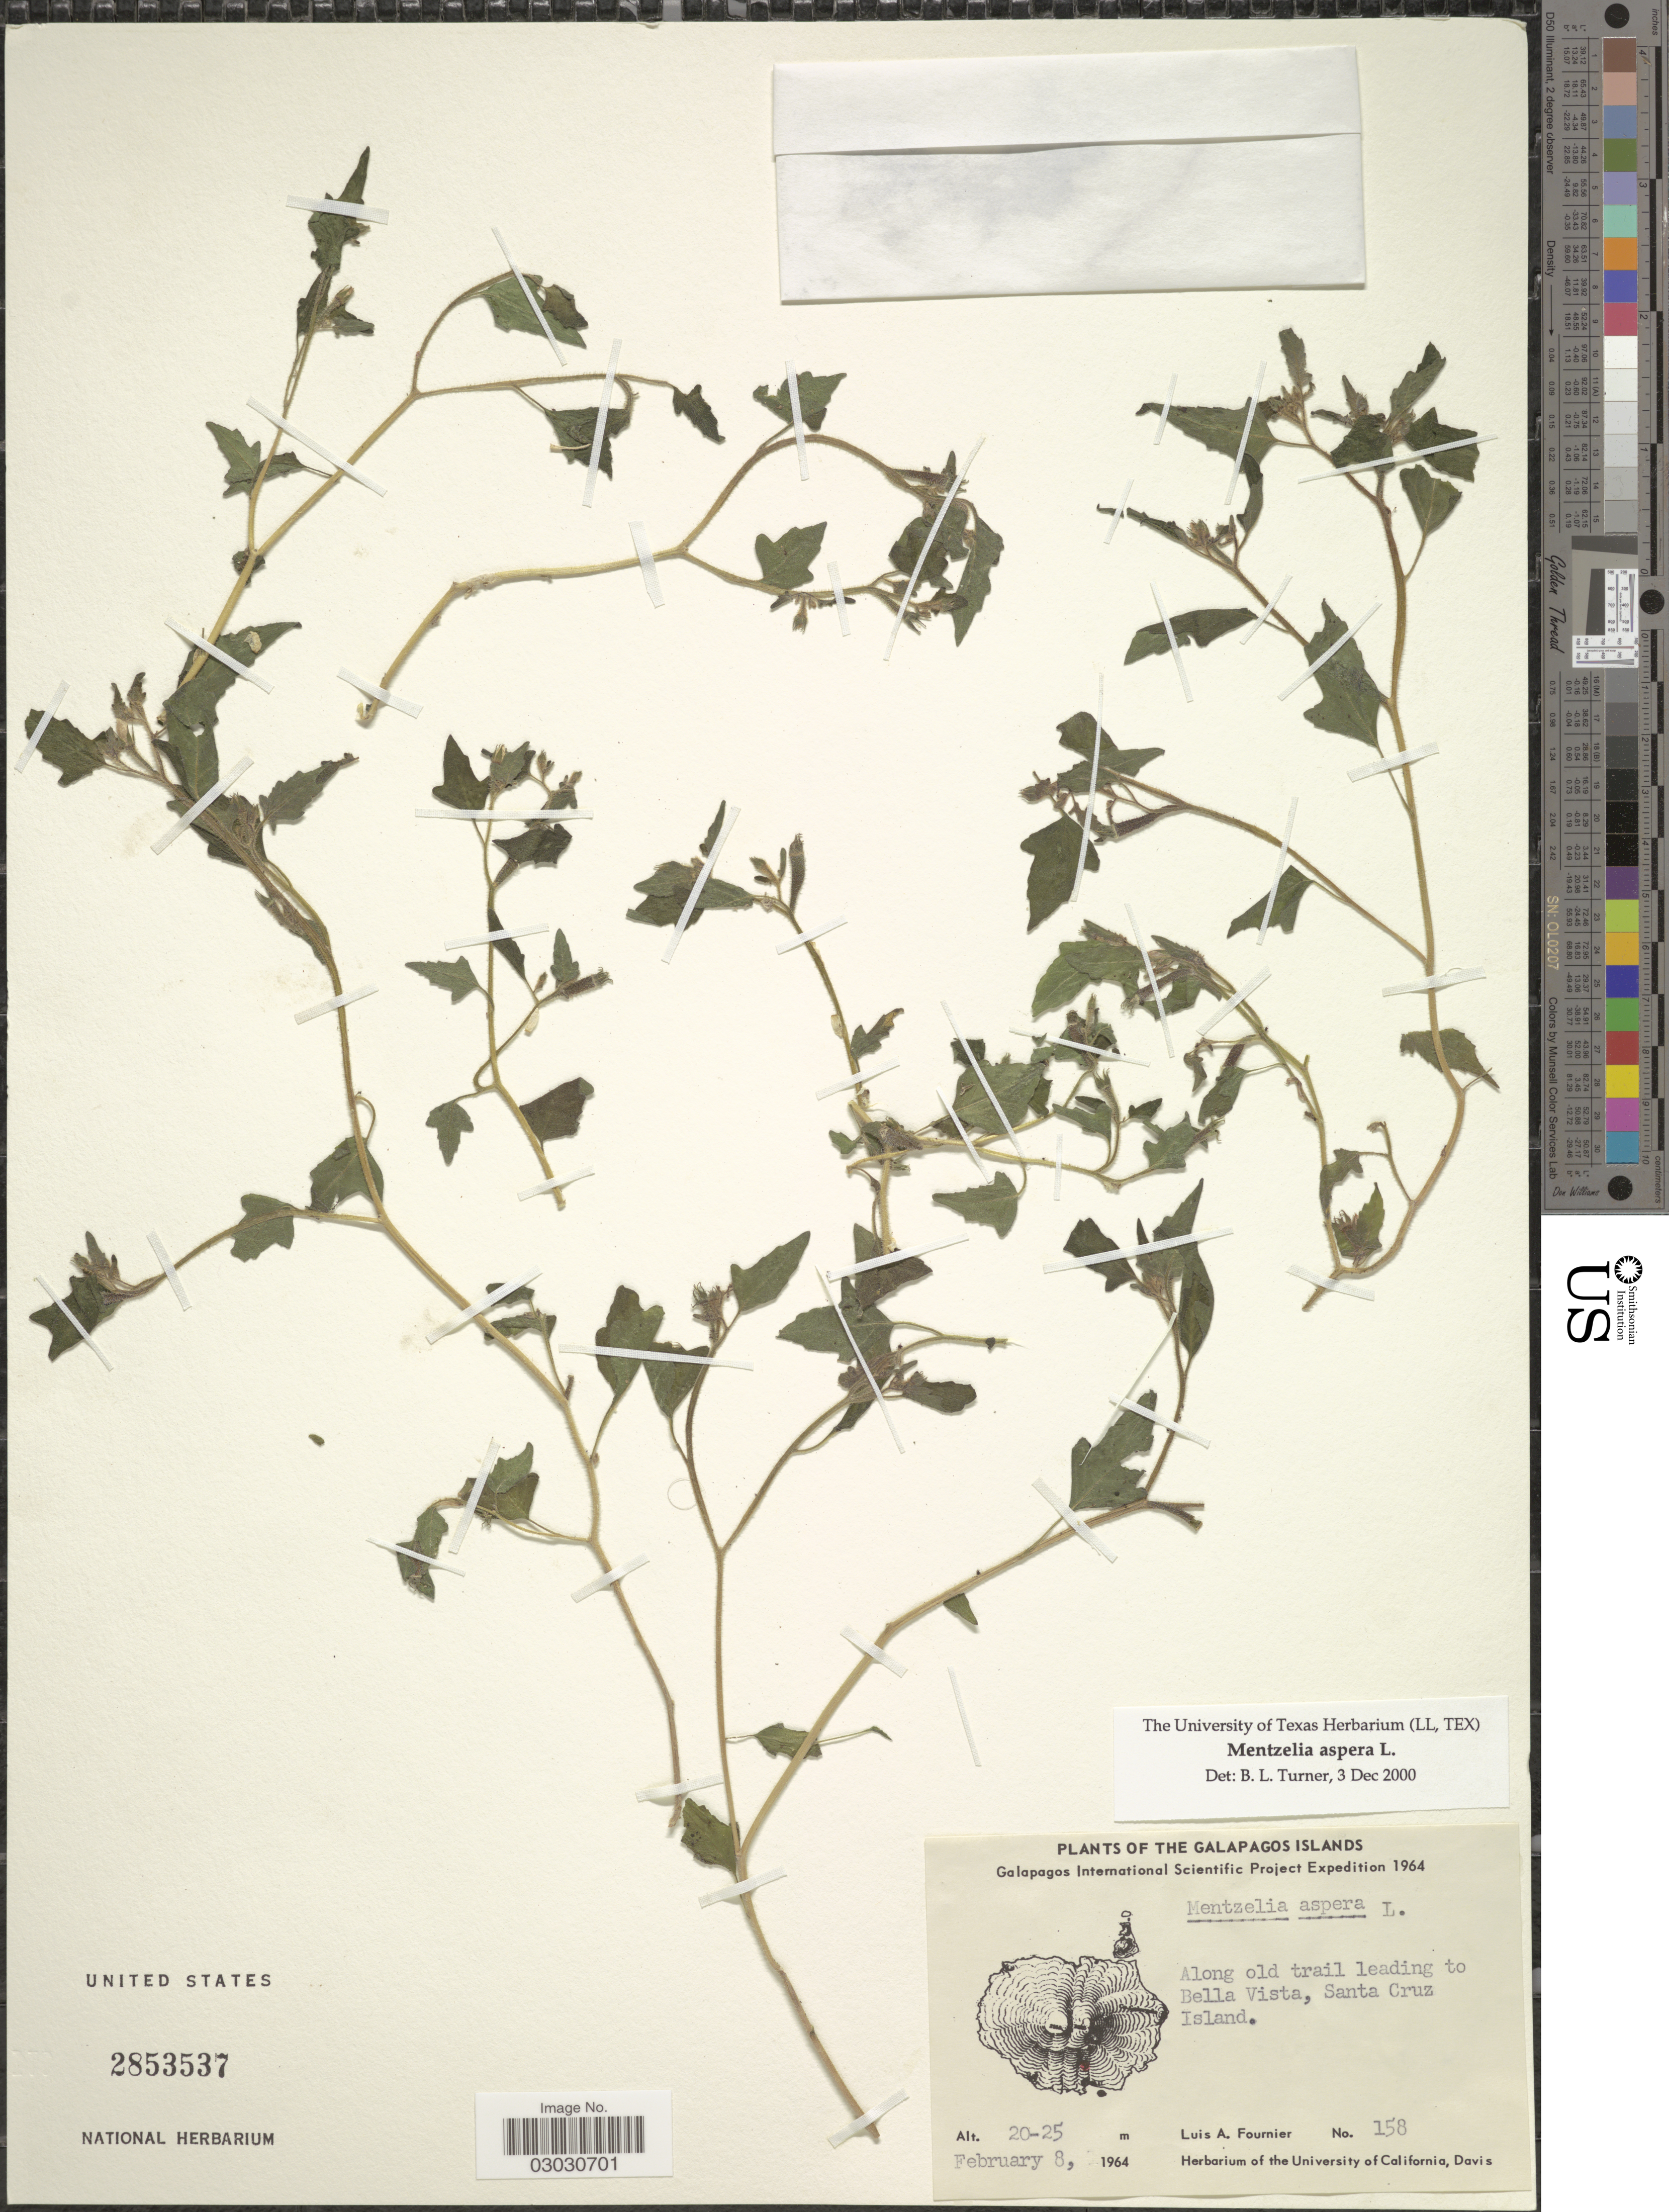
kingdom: Plantae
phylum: Tracheophyta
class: Magnoliopsida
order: Cornales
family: Loasaceae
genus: Mentzelia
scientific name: Mentzelia aspera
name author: L.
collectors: L. A. Fournier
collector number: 158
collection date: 1964-02-08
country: Ecuador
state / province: Colón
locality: The Galapagos Islands. Along old trail leading to Bella Vista, Santa Cruz Island.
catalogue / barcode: US 2853537